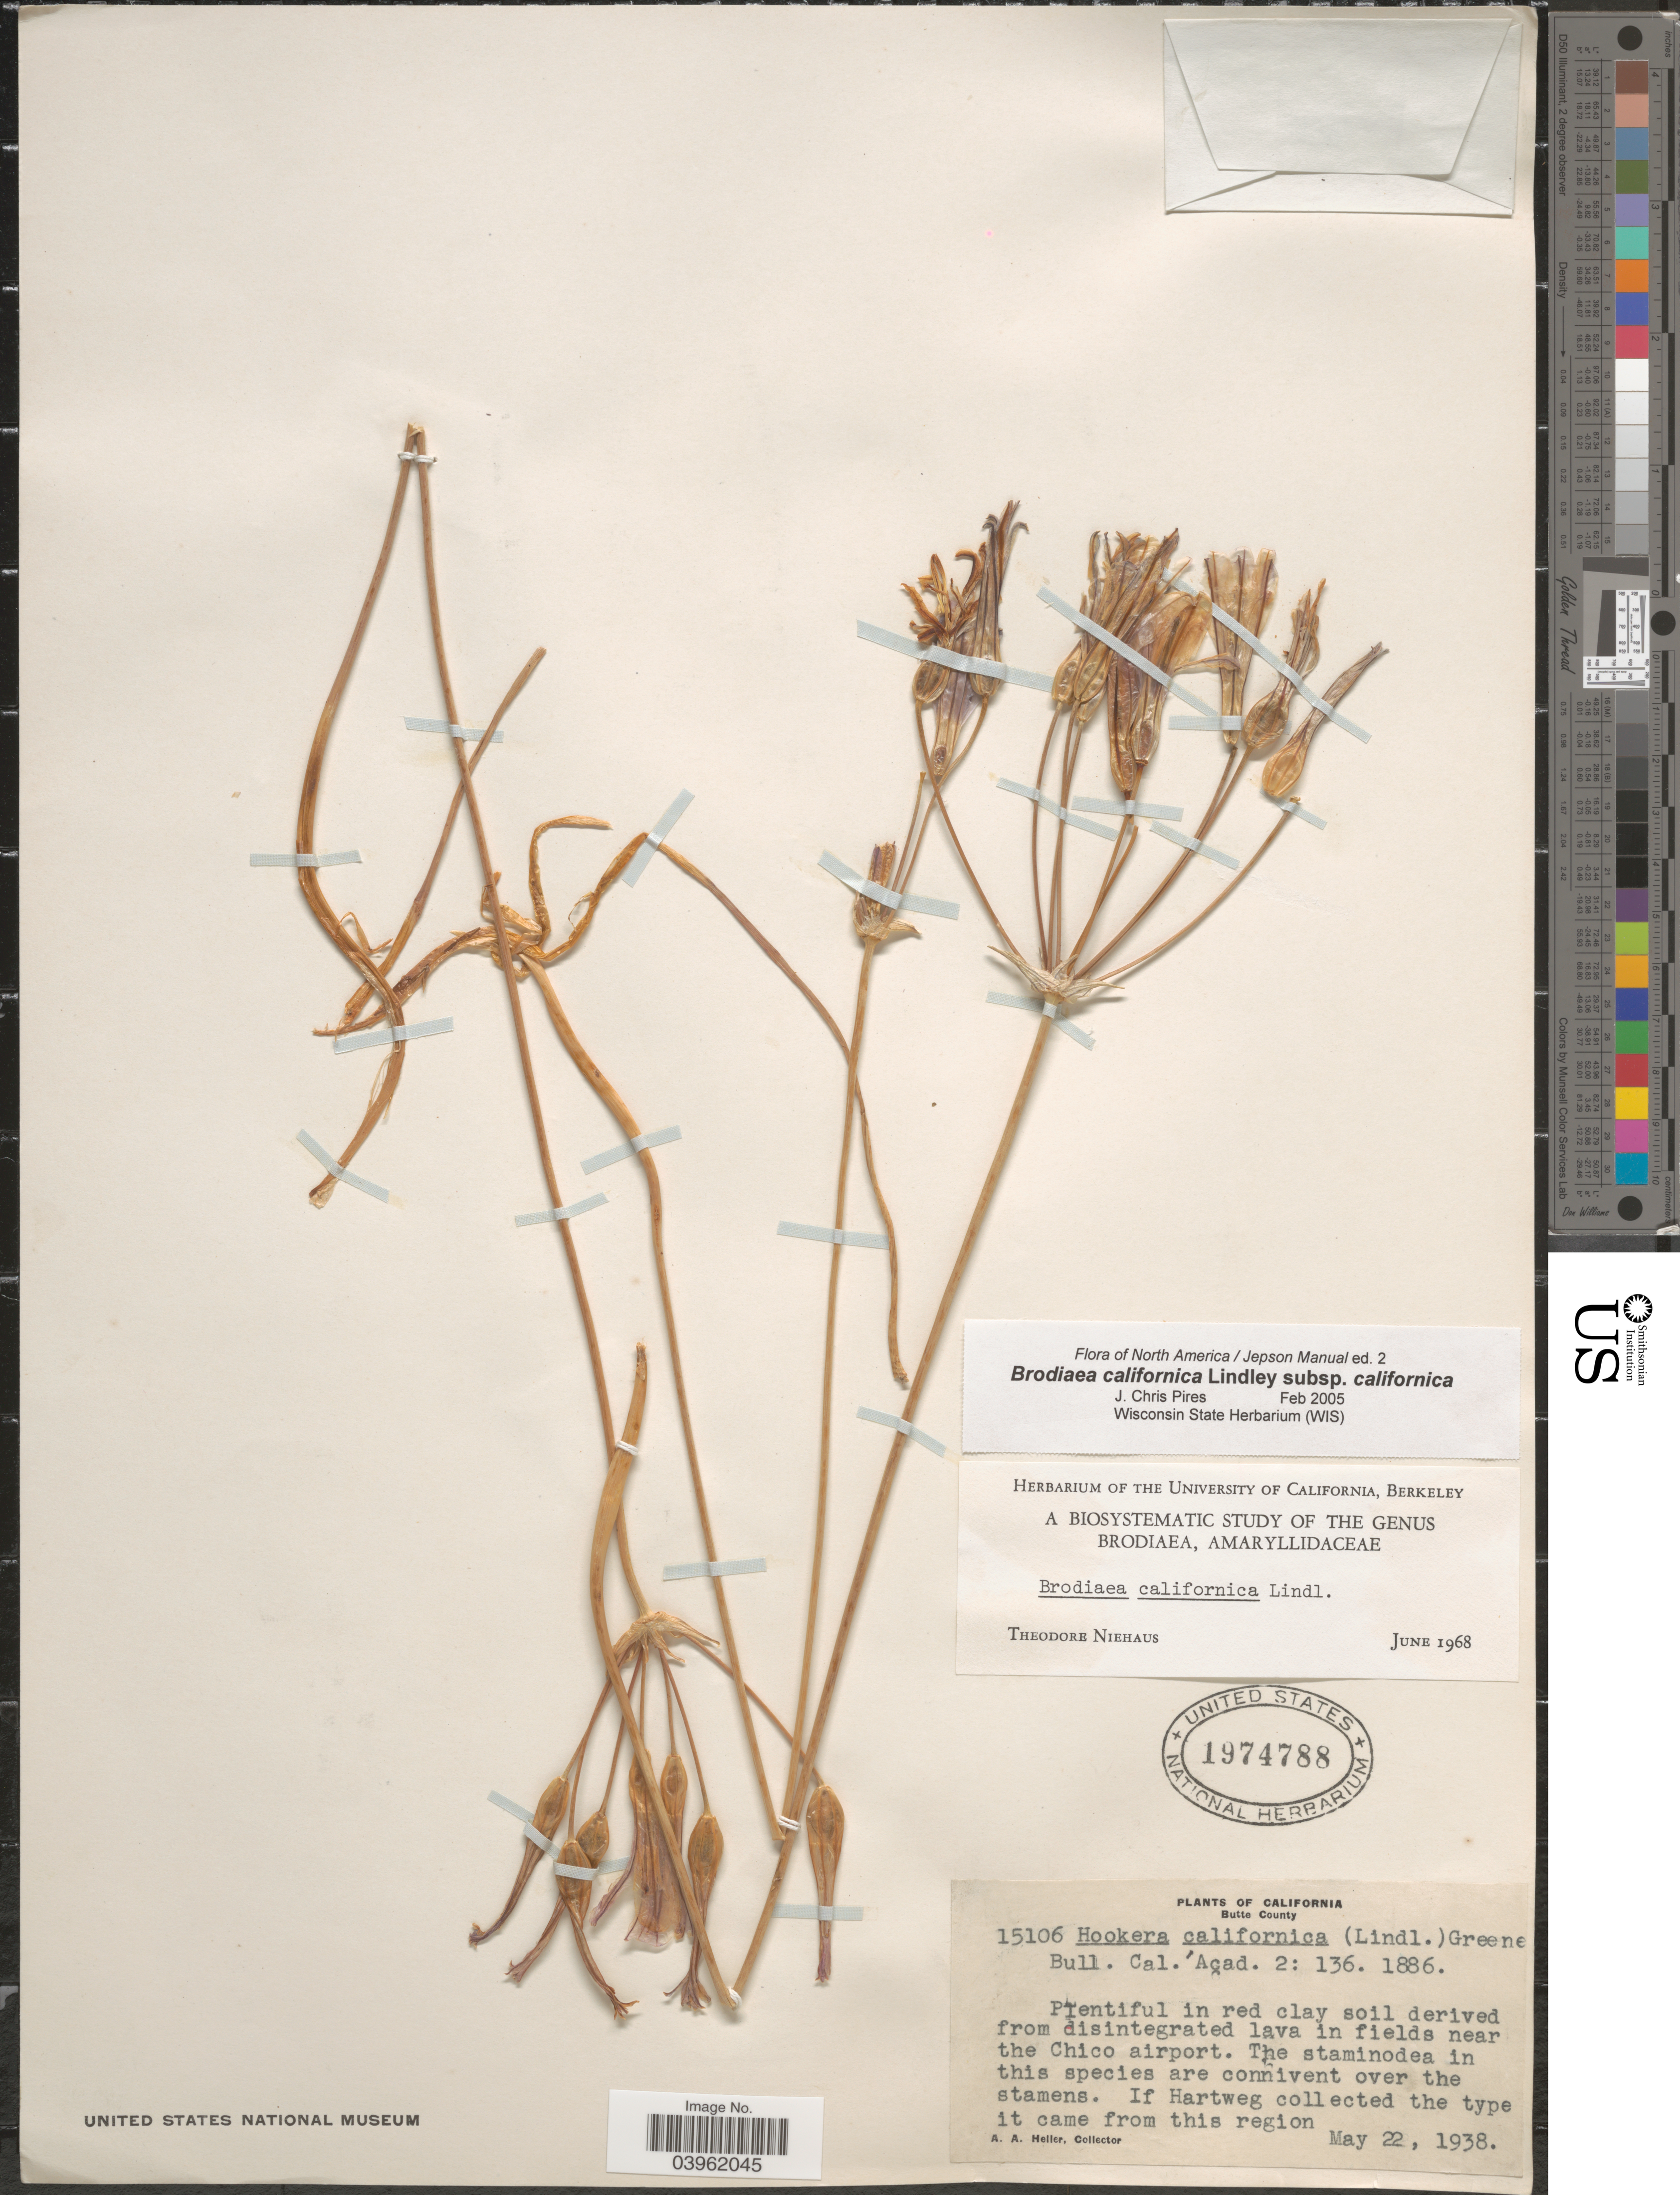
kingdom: Plantae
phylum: Tracheophyta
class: Liliopsida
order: Asparagales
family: Asparagaceae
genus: Brodiaea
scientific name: Brodiaea californica subsp. californica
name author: Lindl. ex Lem.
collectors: A. A. Heller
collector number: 15106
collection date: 1938-05-22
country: United States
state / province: California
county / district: Butte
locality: Butte County. In fields near the Chico airport.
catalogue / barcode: US 1974788